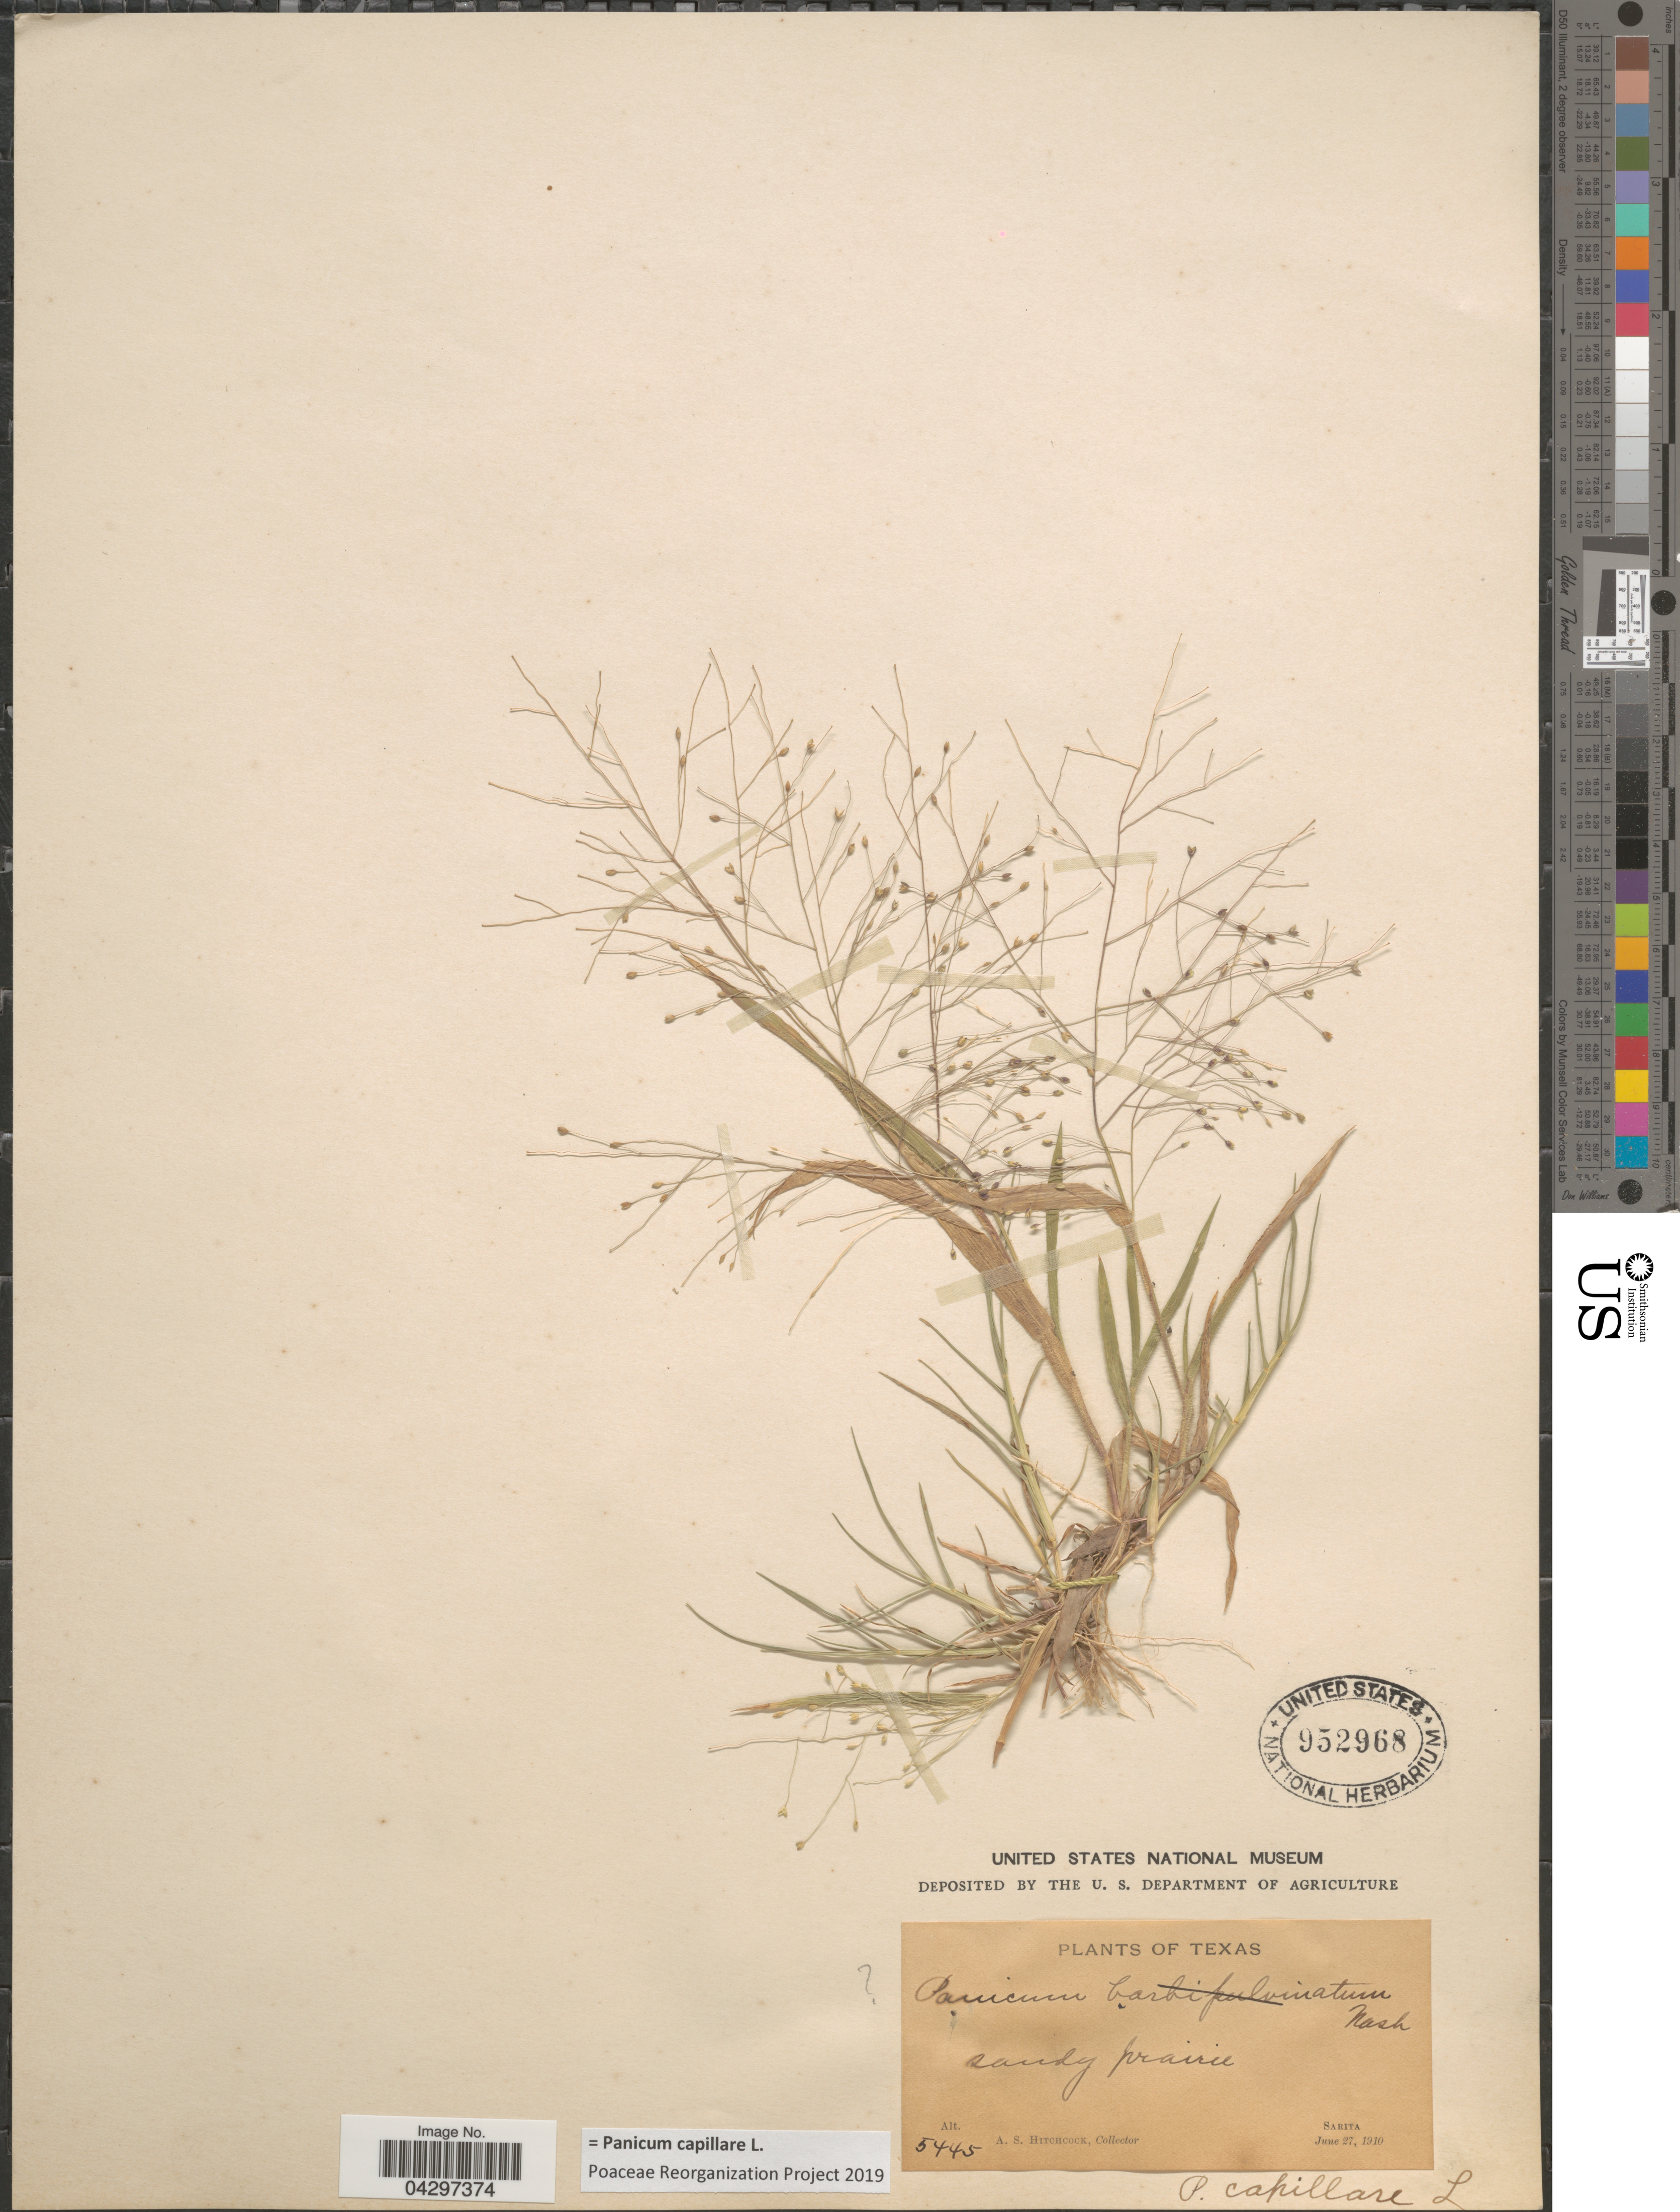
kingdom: Plantae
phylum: Tracheophyta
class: Liliopsida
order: Poales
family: Poaceae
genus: Panicum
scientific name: Panicum capillare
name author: L.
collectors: A. S. Hitchcock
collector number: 5445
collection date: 1910-06-27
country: United States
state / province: Texas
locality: Sarita.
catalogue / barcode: US 952968